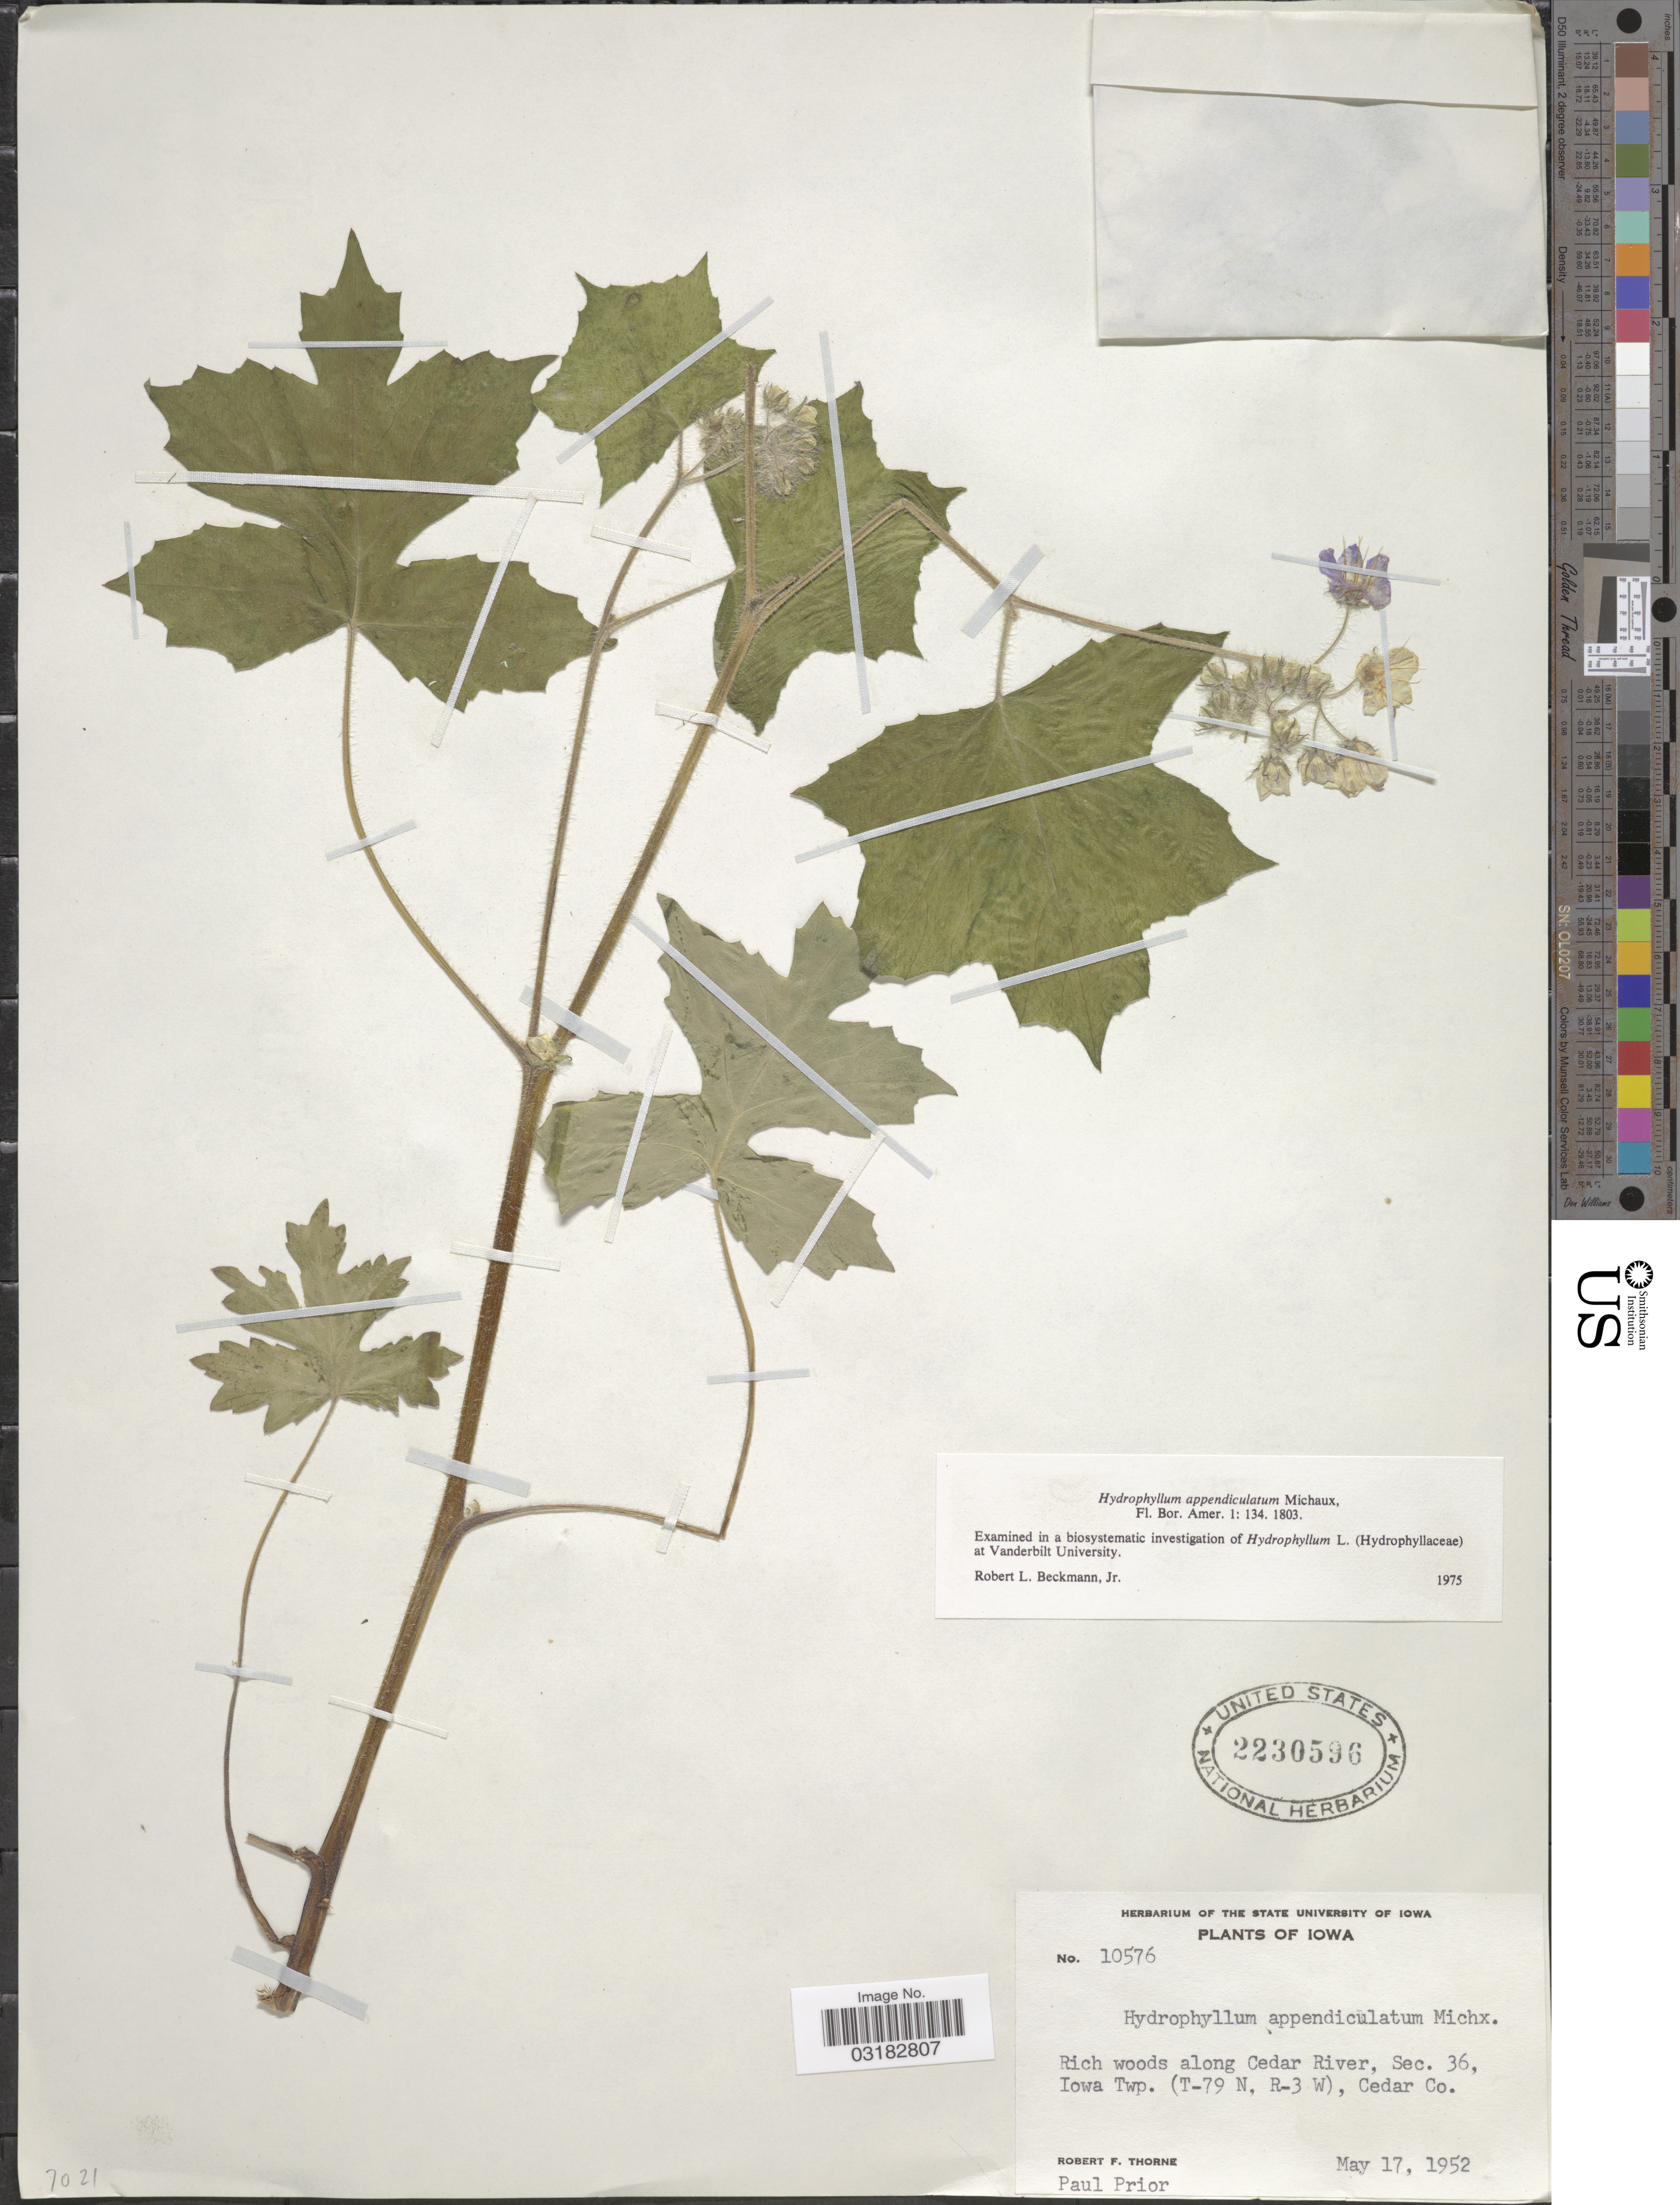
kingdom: Plantae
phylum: Tracheophyta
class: Magnoliopsida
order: Boraginales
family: Hydrophyllaceae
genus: Hydrophyllum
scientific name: Hydrophyllum appendiculatum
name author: Michx.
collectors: R. F. Thorne & P. Prior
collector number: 10576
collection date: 1952-05-17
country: United States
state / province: Iowa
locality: Rich woods along Cedar River, Sec. 36, Iowa Twp. (T-79 N, R-3 W), Cedar Co.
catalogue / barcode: US 2230596